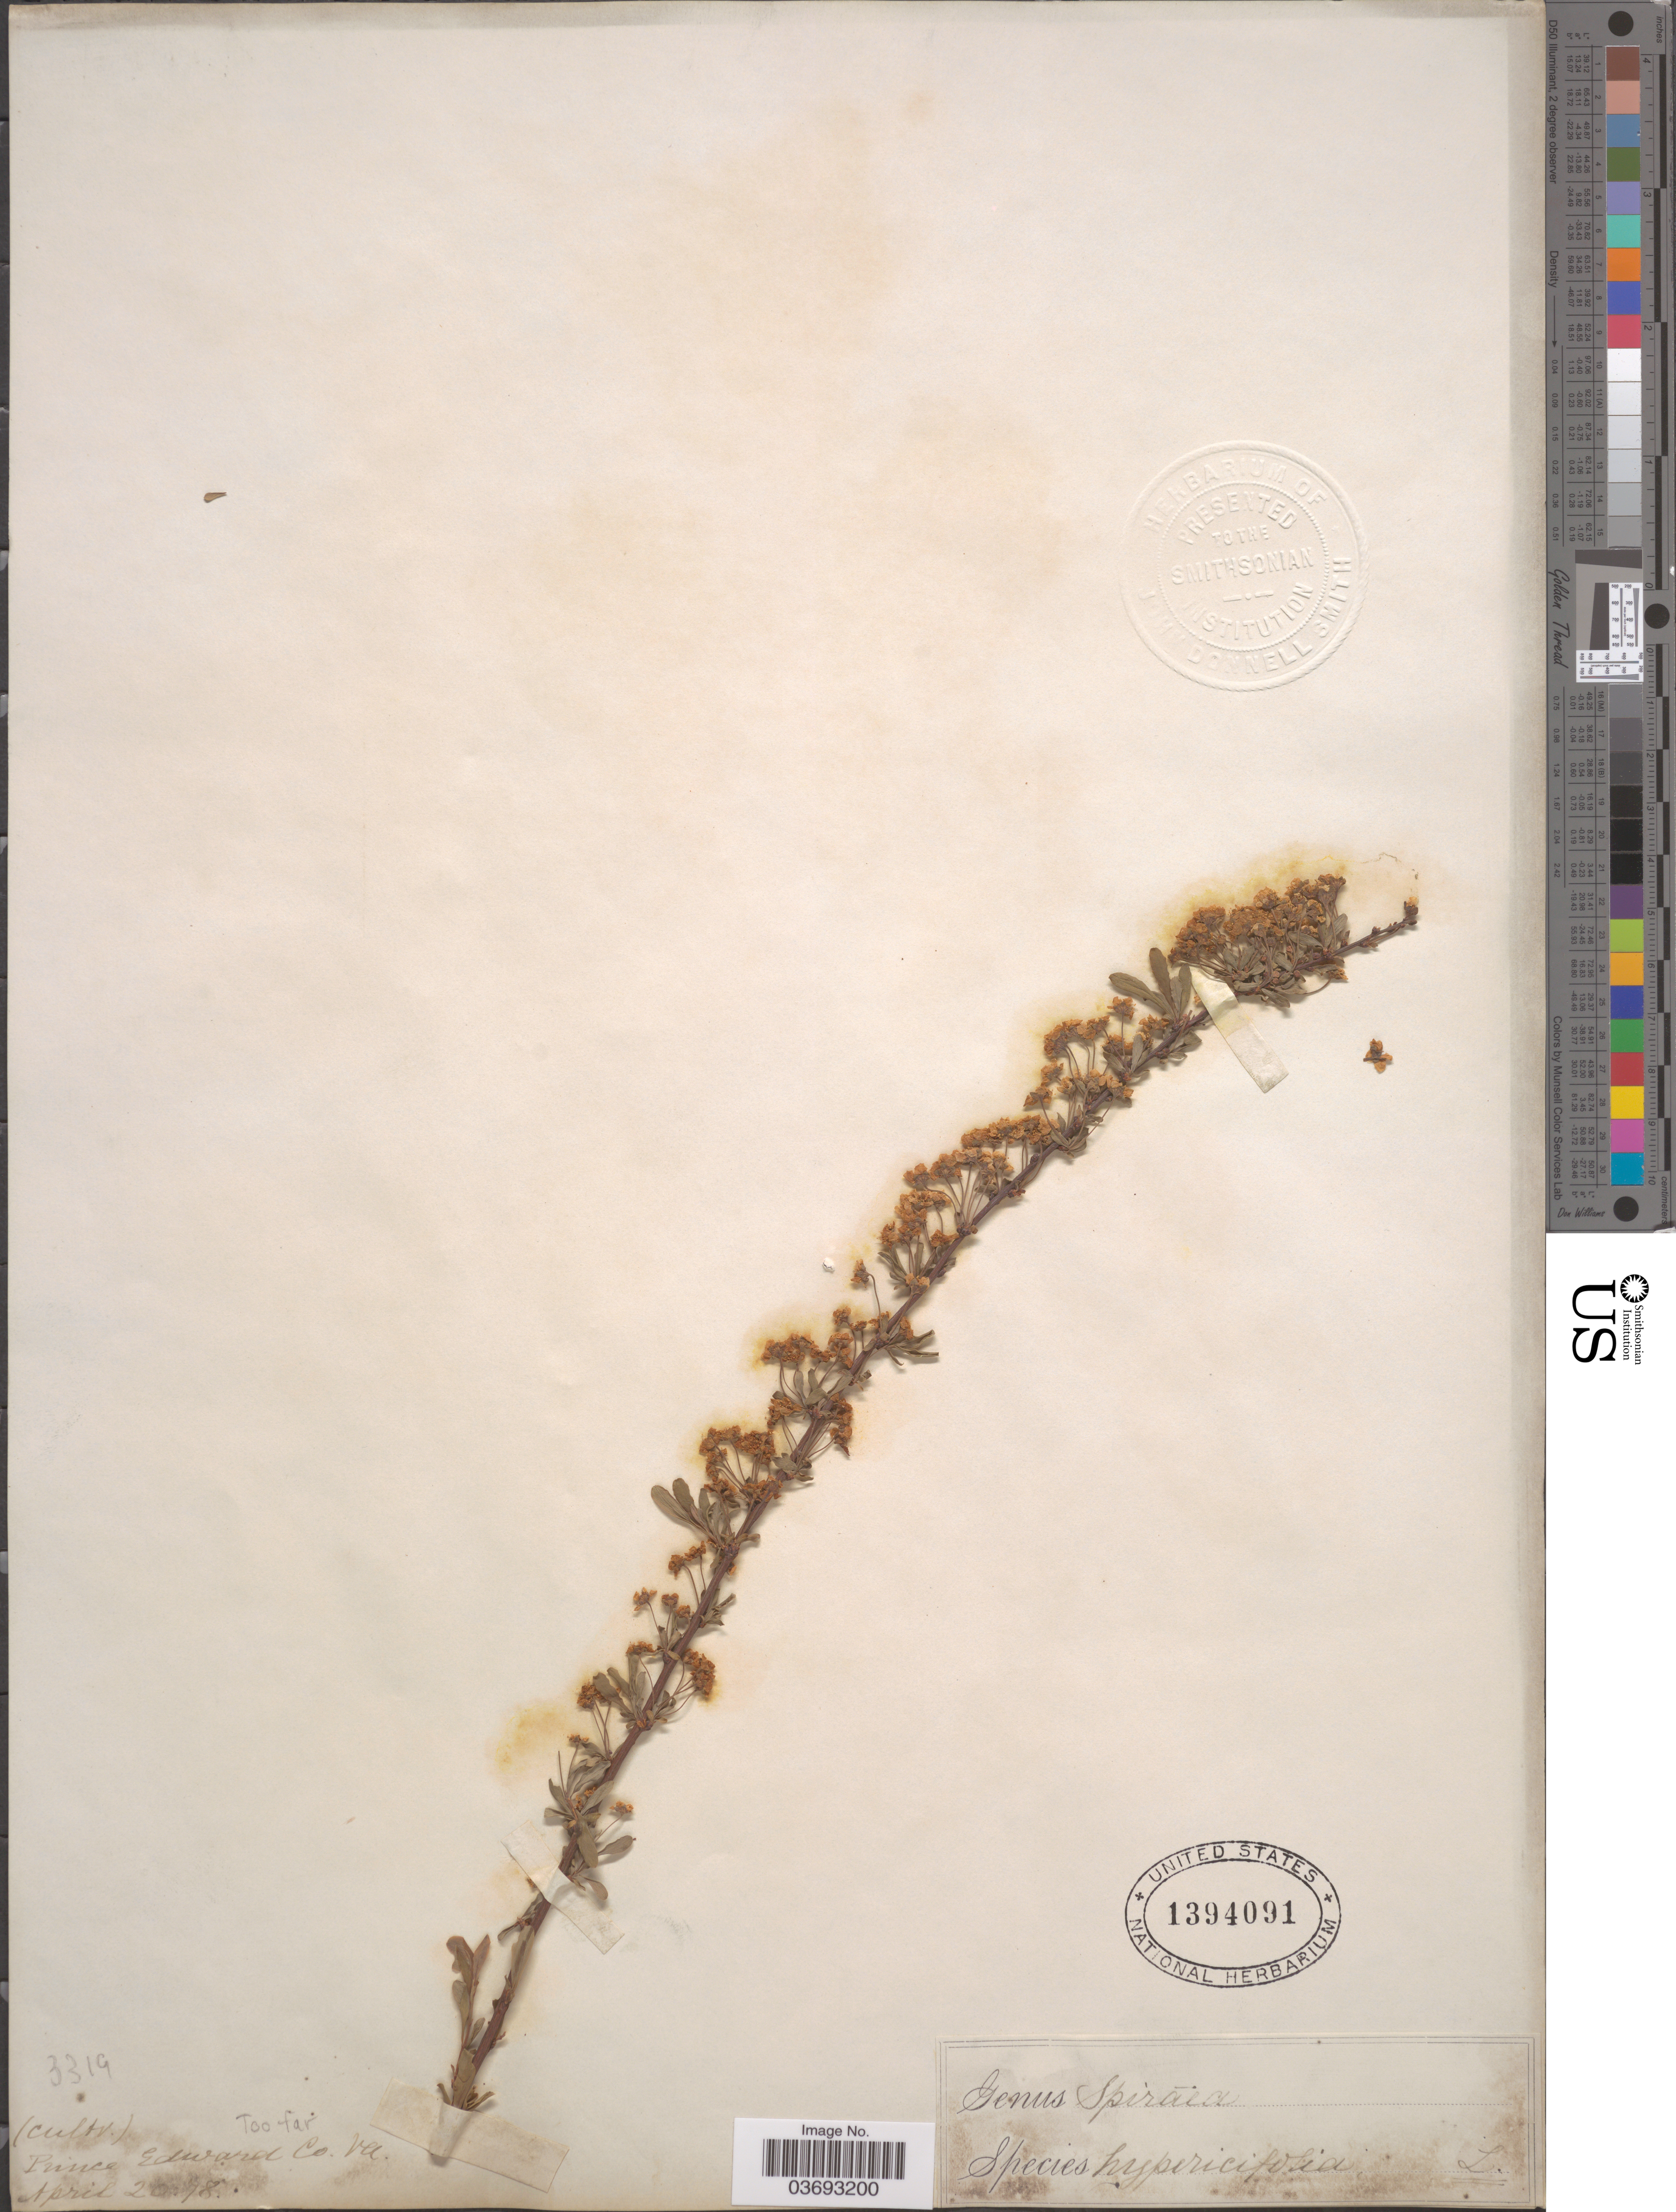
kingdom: Plantae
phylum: Tracheophyta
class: Magnoliopsida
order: Rosales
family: Rosaceae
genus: Spiraea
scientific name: Spiraea hypericifolia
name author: L.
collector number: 3319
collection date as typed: Transcribed d/m/y: 20/4/78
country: United States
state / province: Virginia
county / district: Prince Edward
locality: Prince Edward Co.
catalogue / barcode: US 1394091